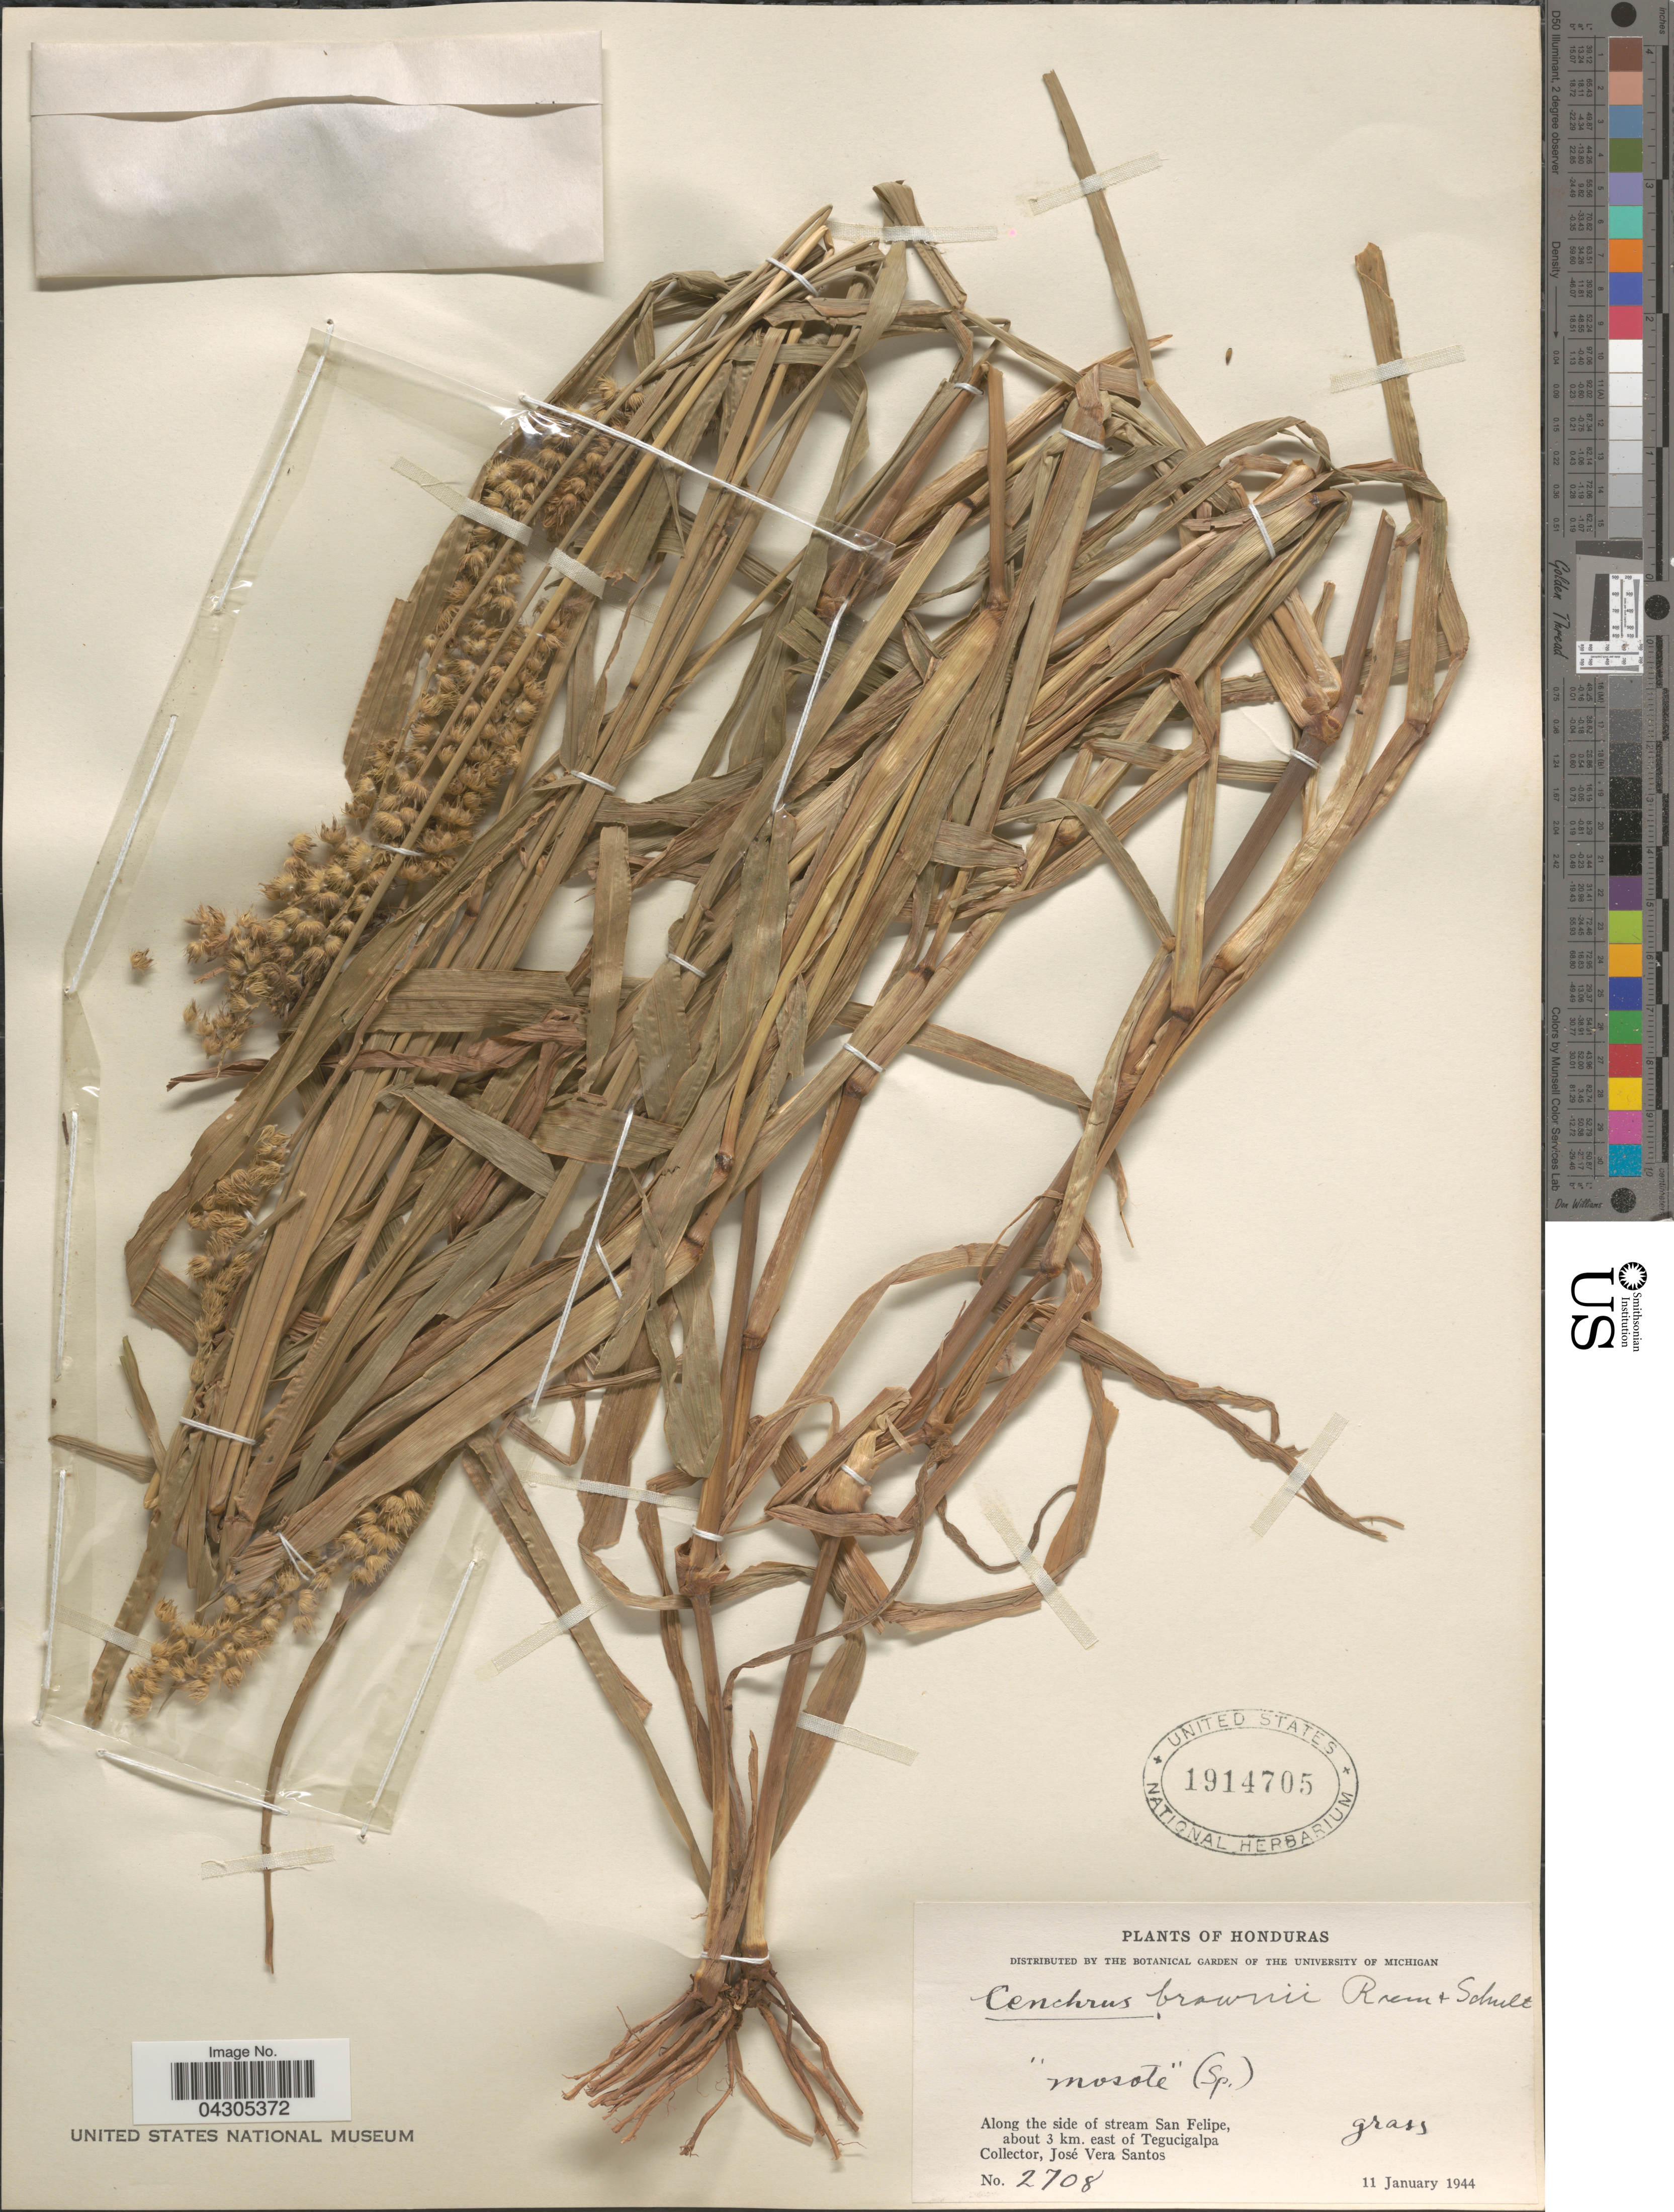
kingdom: Plantae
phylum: Tracheophyta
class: Liliopsida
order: Poales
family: Poaceae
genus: Cenchrus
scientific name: Cenchrus brownii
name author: Roem. & Schult.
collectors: J. Santos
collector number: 2708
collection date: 1944-01-11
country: Honduras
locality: Along the side of stream San Felipe, about 3 km. east of Tegucigalpa.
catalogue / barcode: US 1914705